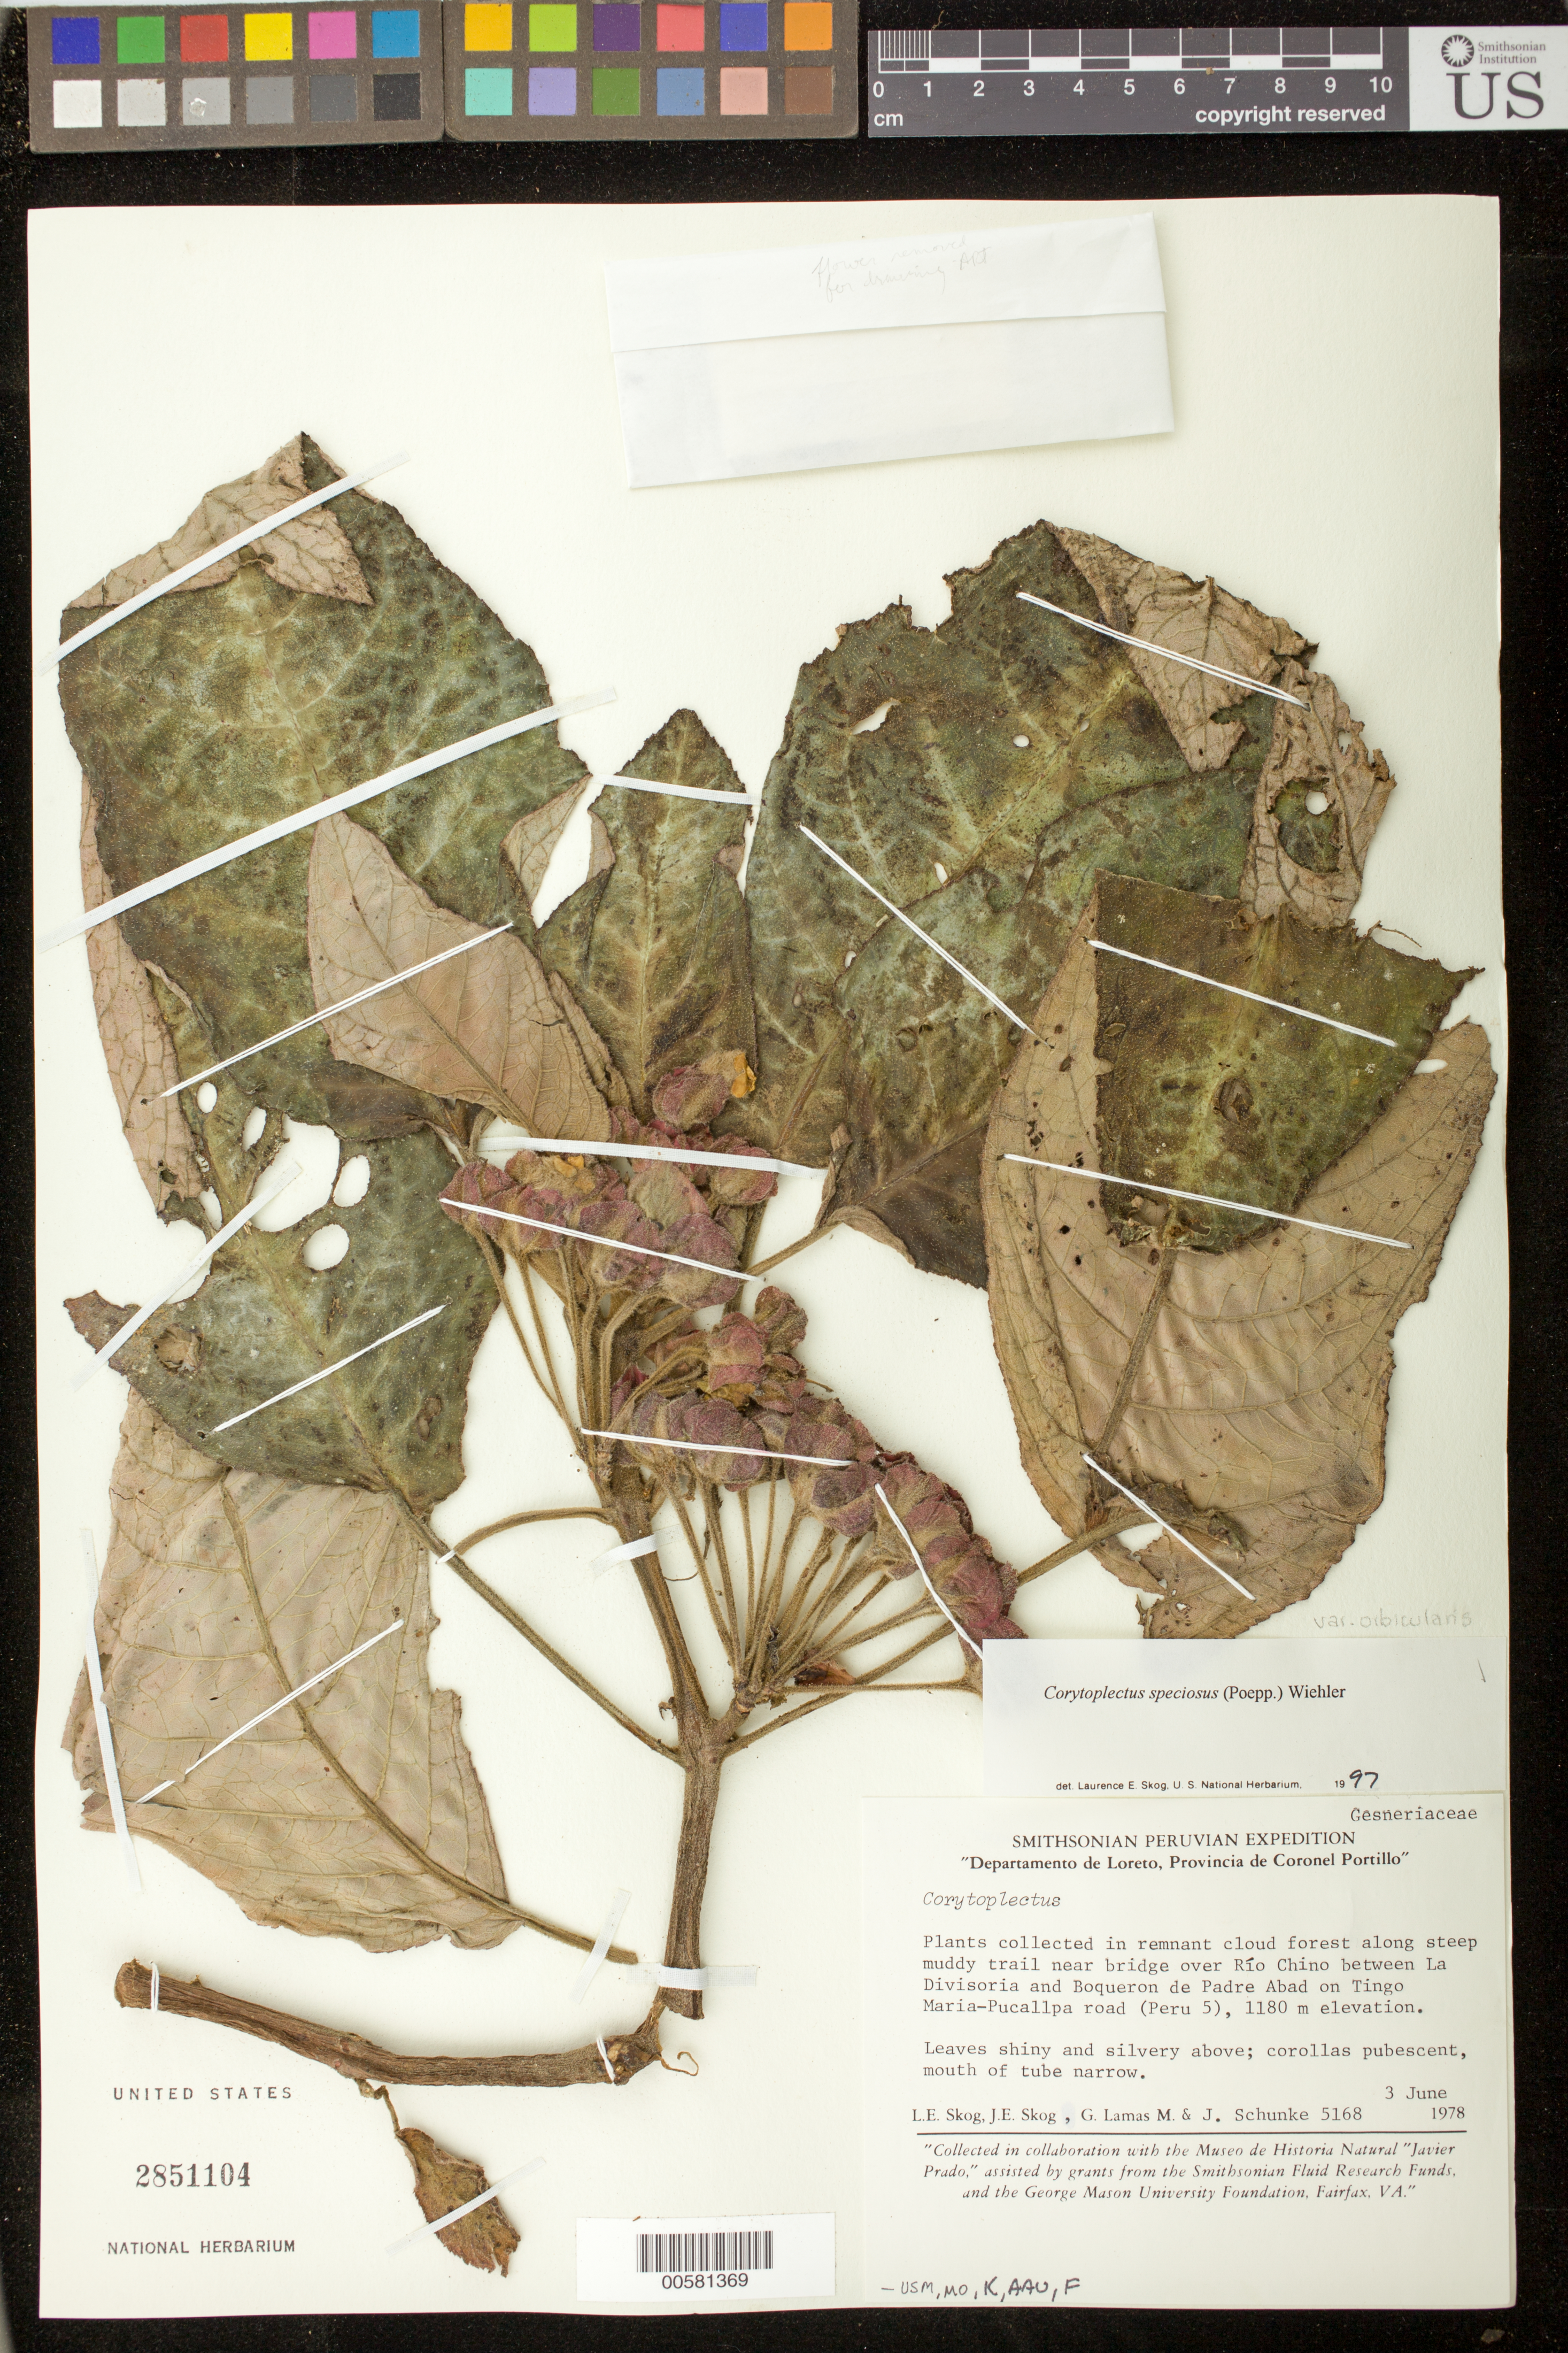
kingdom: Plantae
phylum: Tracheophyta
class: Magnoliopsida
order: Lamiales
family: Gesneriaceae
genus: Corytoplectus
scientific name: Corytoplectus speciosus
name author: (Poepp.) Wiehler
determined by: Skog, Laurence E.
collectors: L. E. Skog, J. E. Skog, G. Lamas M. & J. Schunke Vigo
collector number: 5168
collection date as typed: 03 Jun 1978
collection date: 1978-06-03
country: Peru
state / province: Ucayali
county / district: Coronel Portillo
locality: ("Loreto") Prov. Coronel Portillo; near bridge over Río Chino between La Divisoria & Boqueron de Padre Abad on Tingo Maria - Pucallpa road (Peru 5)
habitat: Remnant cloud forest along steep muddy trail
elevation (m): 1180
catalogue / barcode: US 2851104